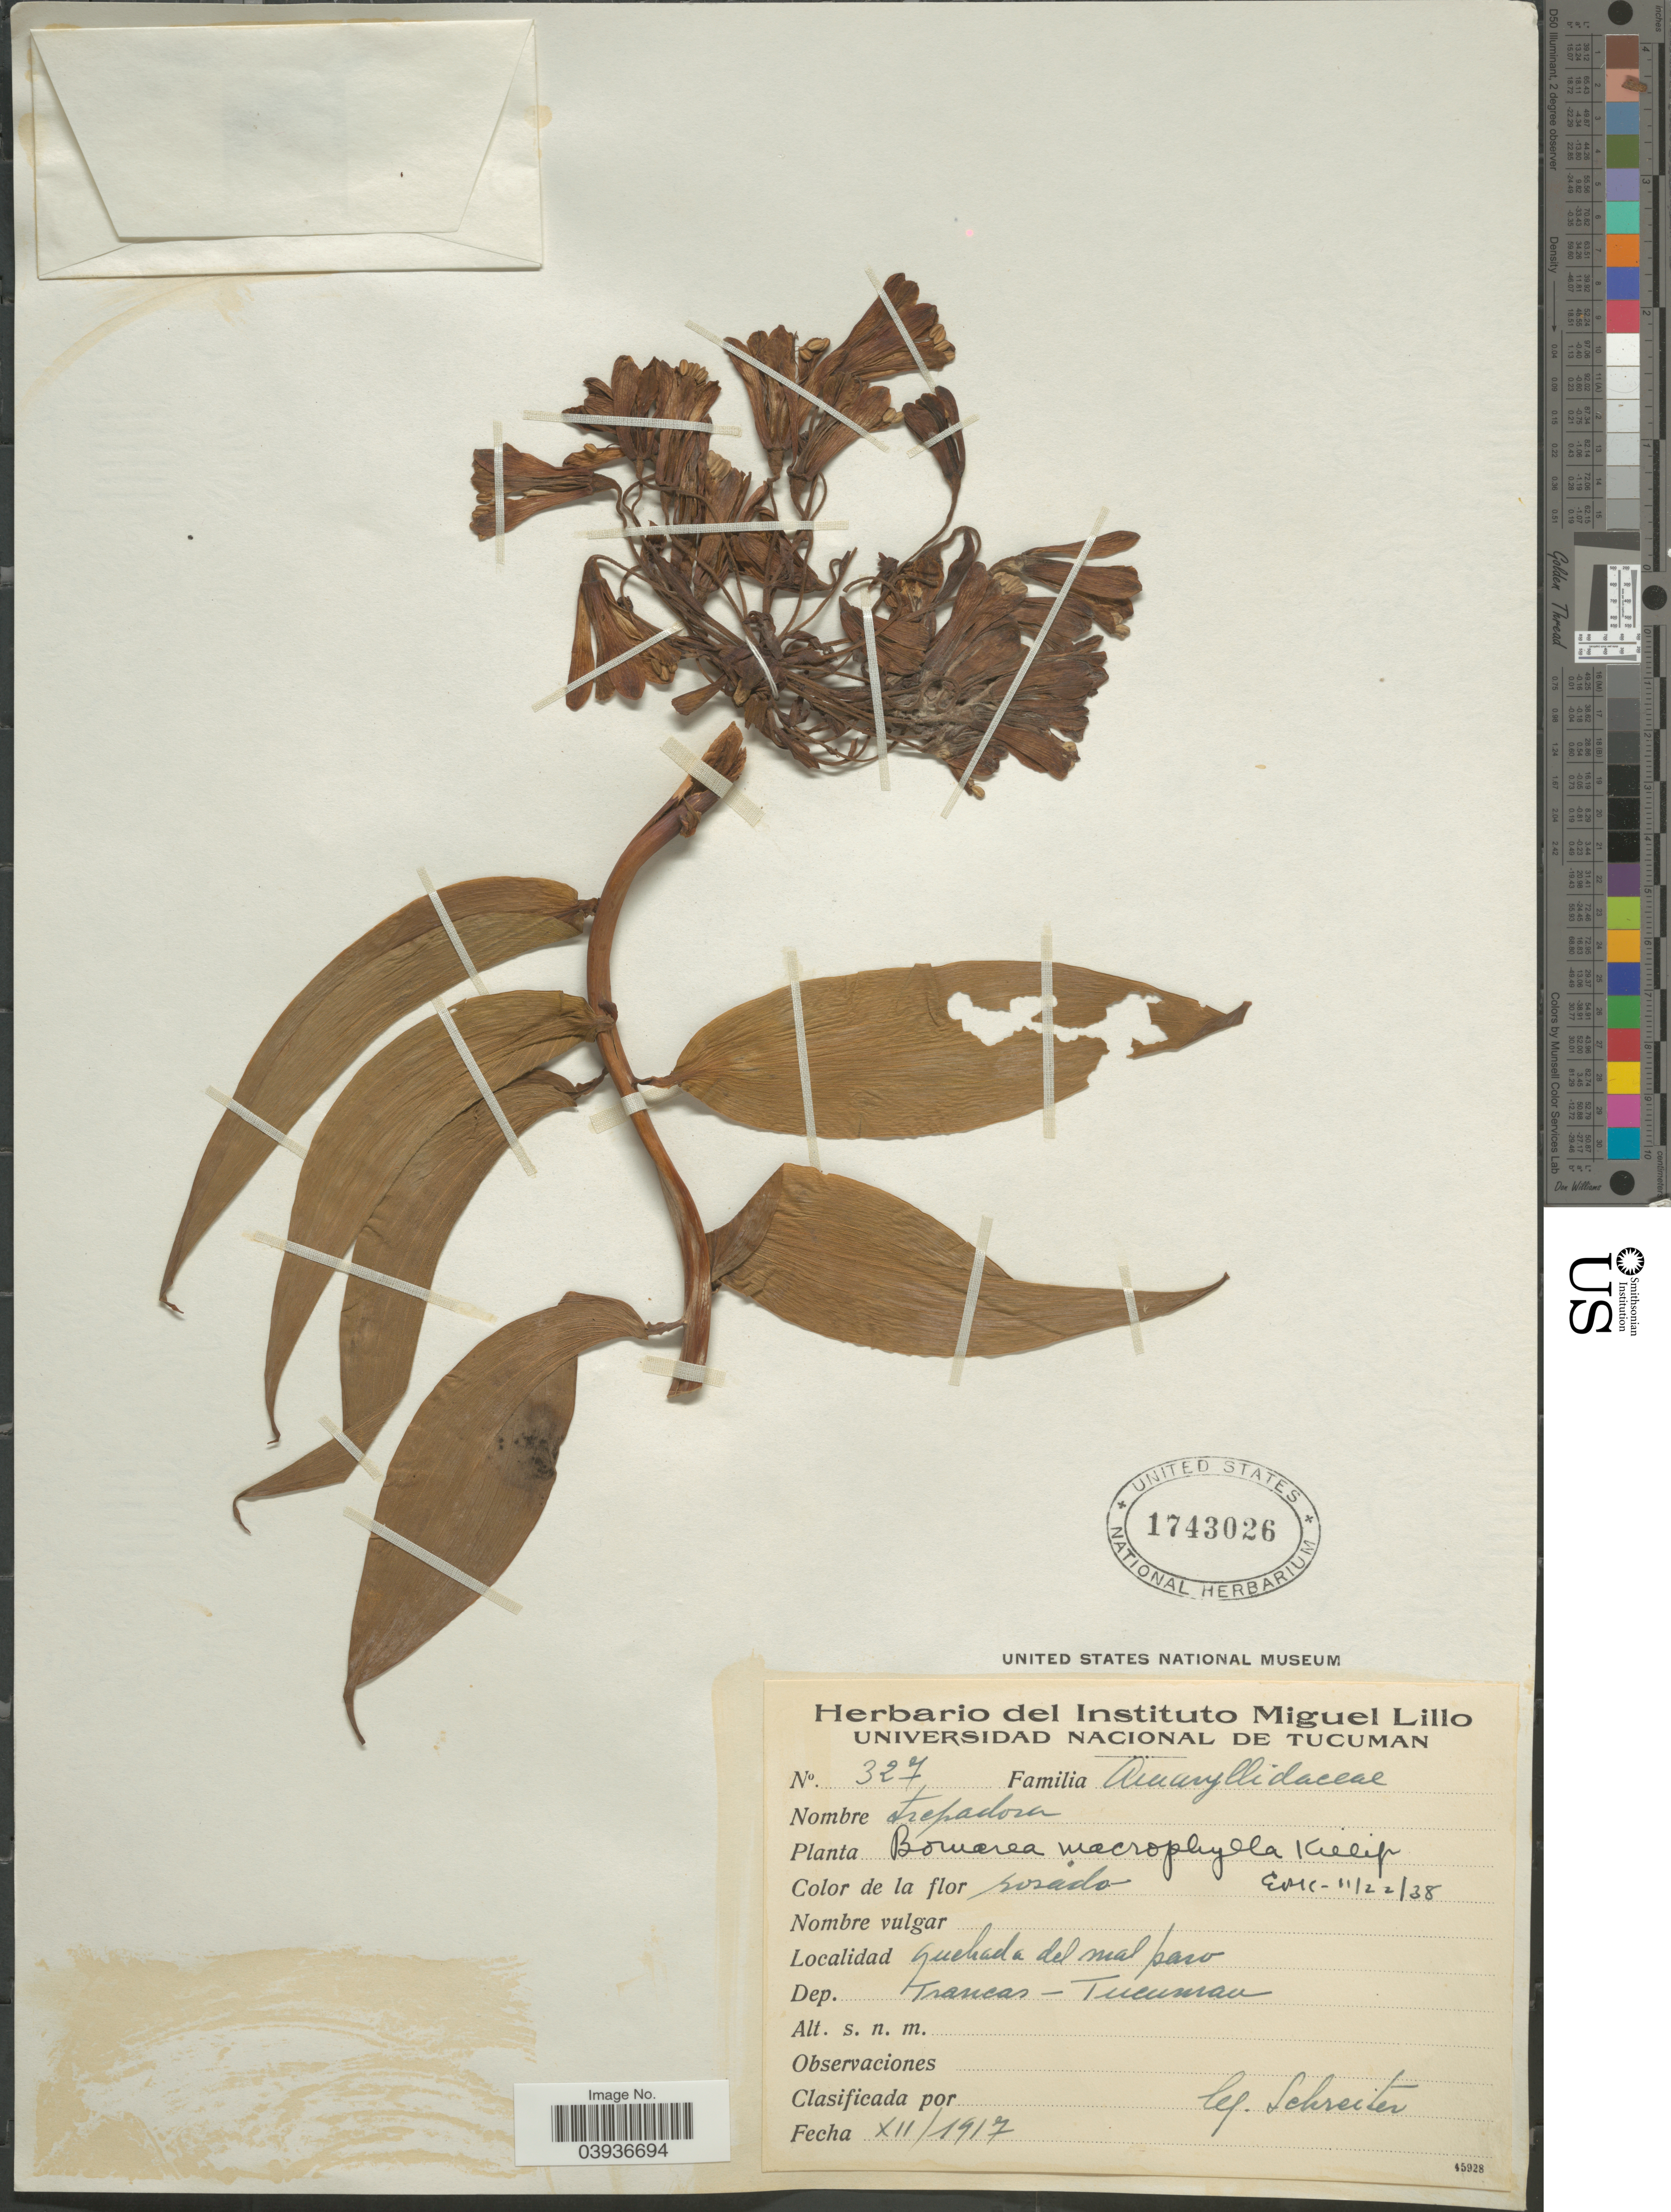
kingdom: Plantae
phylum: Tracheophyta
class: Liliopsida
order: Liliales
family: Alstroemeriaceae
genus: Bomarea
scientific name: Bomarea ovata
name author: (Cav.) Mirb.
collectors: -. Schreiter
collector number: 327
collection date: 1917-12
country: Argentina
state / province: Tucuman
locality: Quebrada del mal paso. Dep. Trancas-Tucuman.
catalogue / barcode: US 1743026